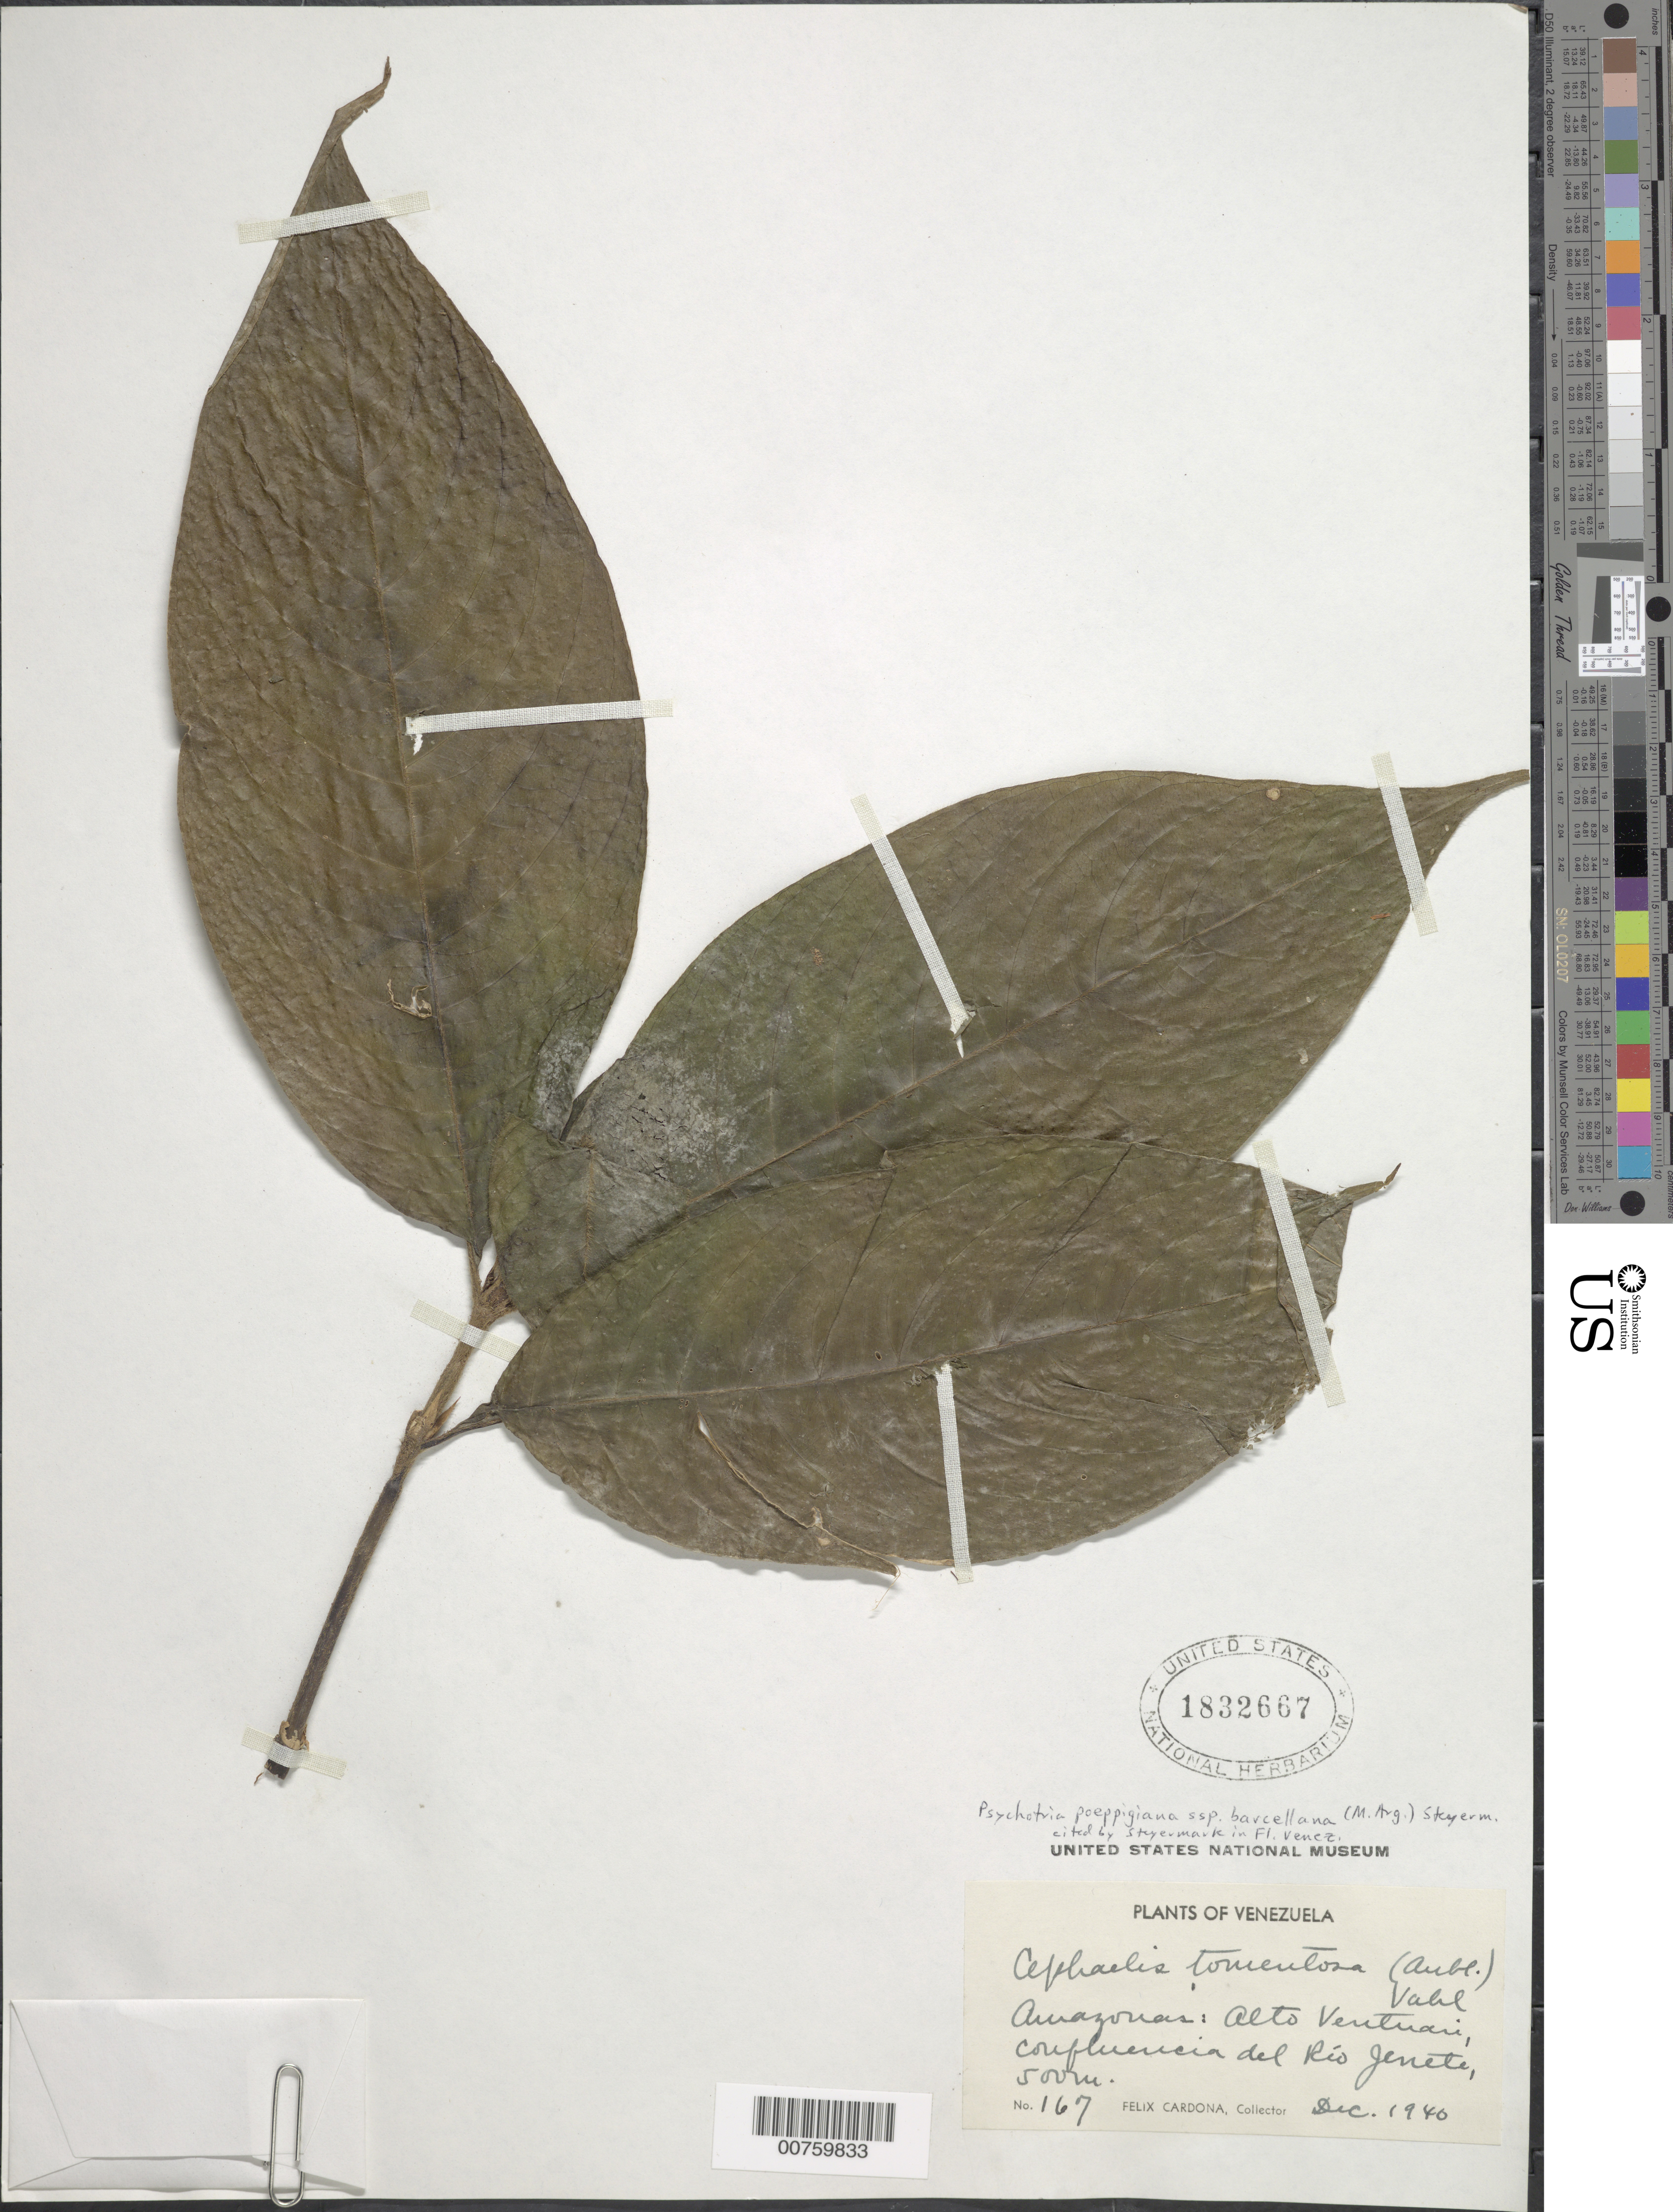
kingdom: Plantae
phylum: Tracheophyta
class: Magnoliopsida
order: Gentianales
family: Rubiaceae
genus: Psychotria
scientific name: Psychotria poeppigiana subsp. barcellana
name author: (Müll. Arg.) Steyerm.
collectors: F. Cardona Puig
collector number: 167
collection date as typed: Dec-40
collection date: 1940-12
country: Venezuela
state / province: Amazonas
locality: Alto Ventuari, confluencia del Río Jenete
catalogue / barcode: US 1832667